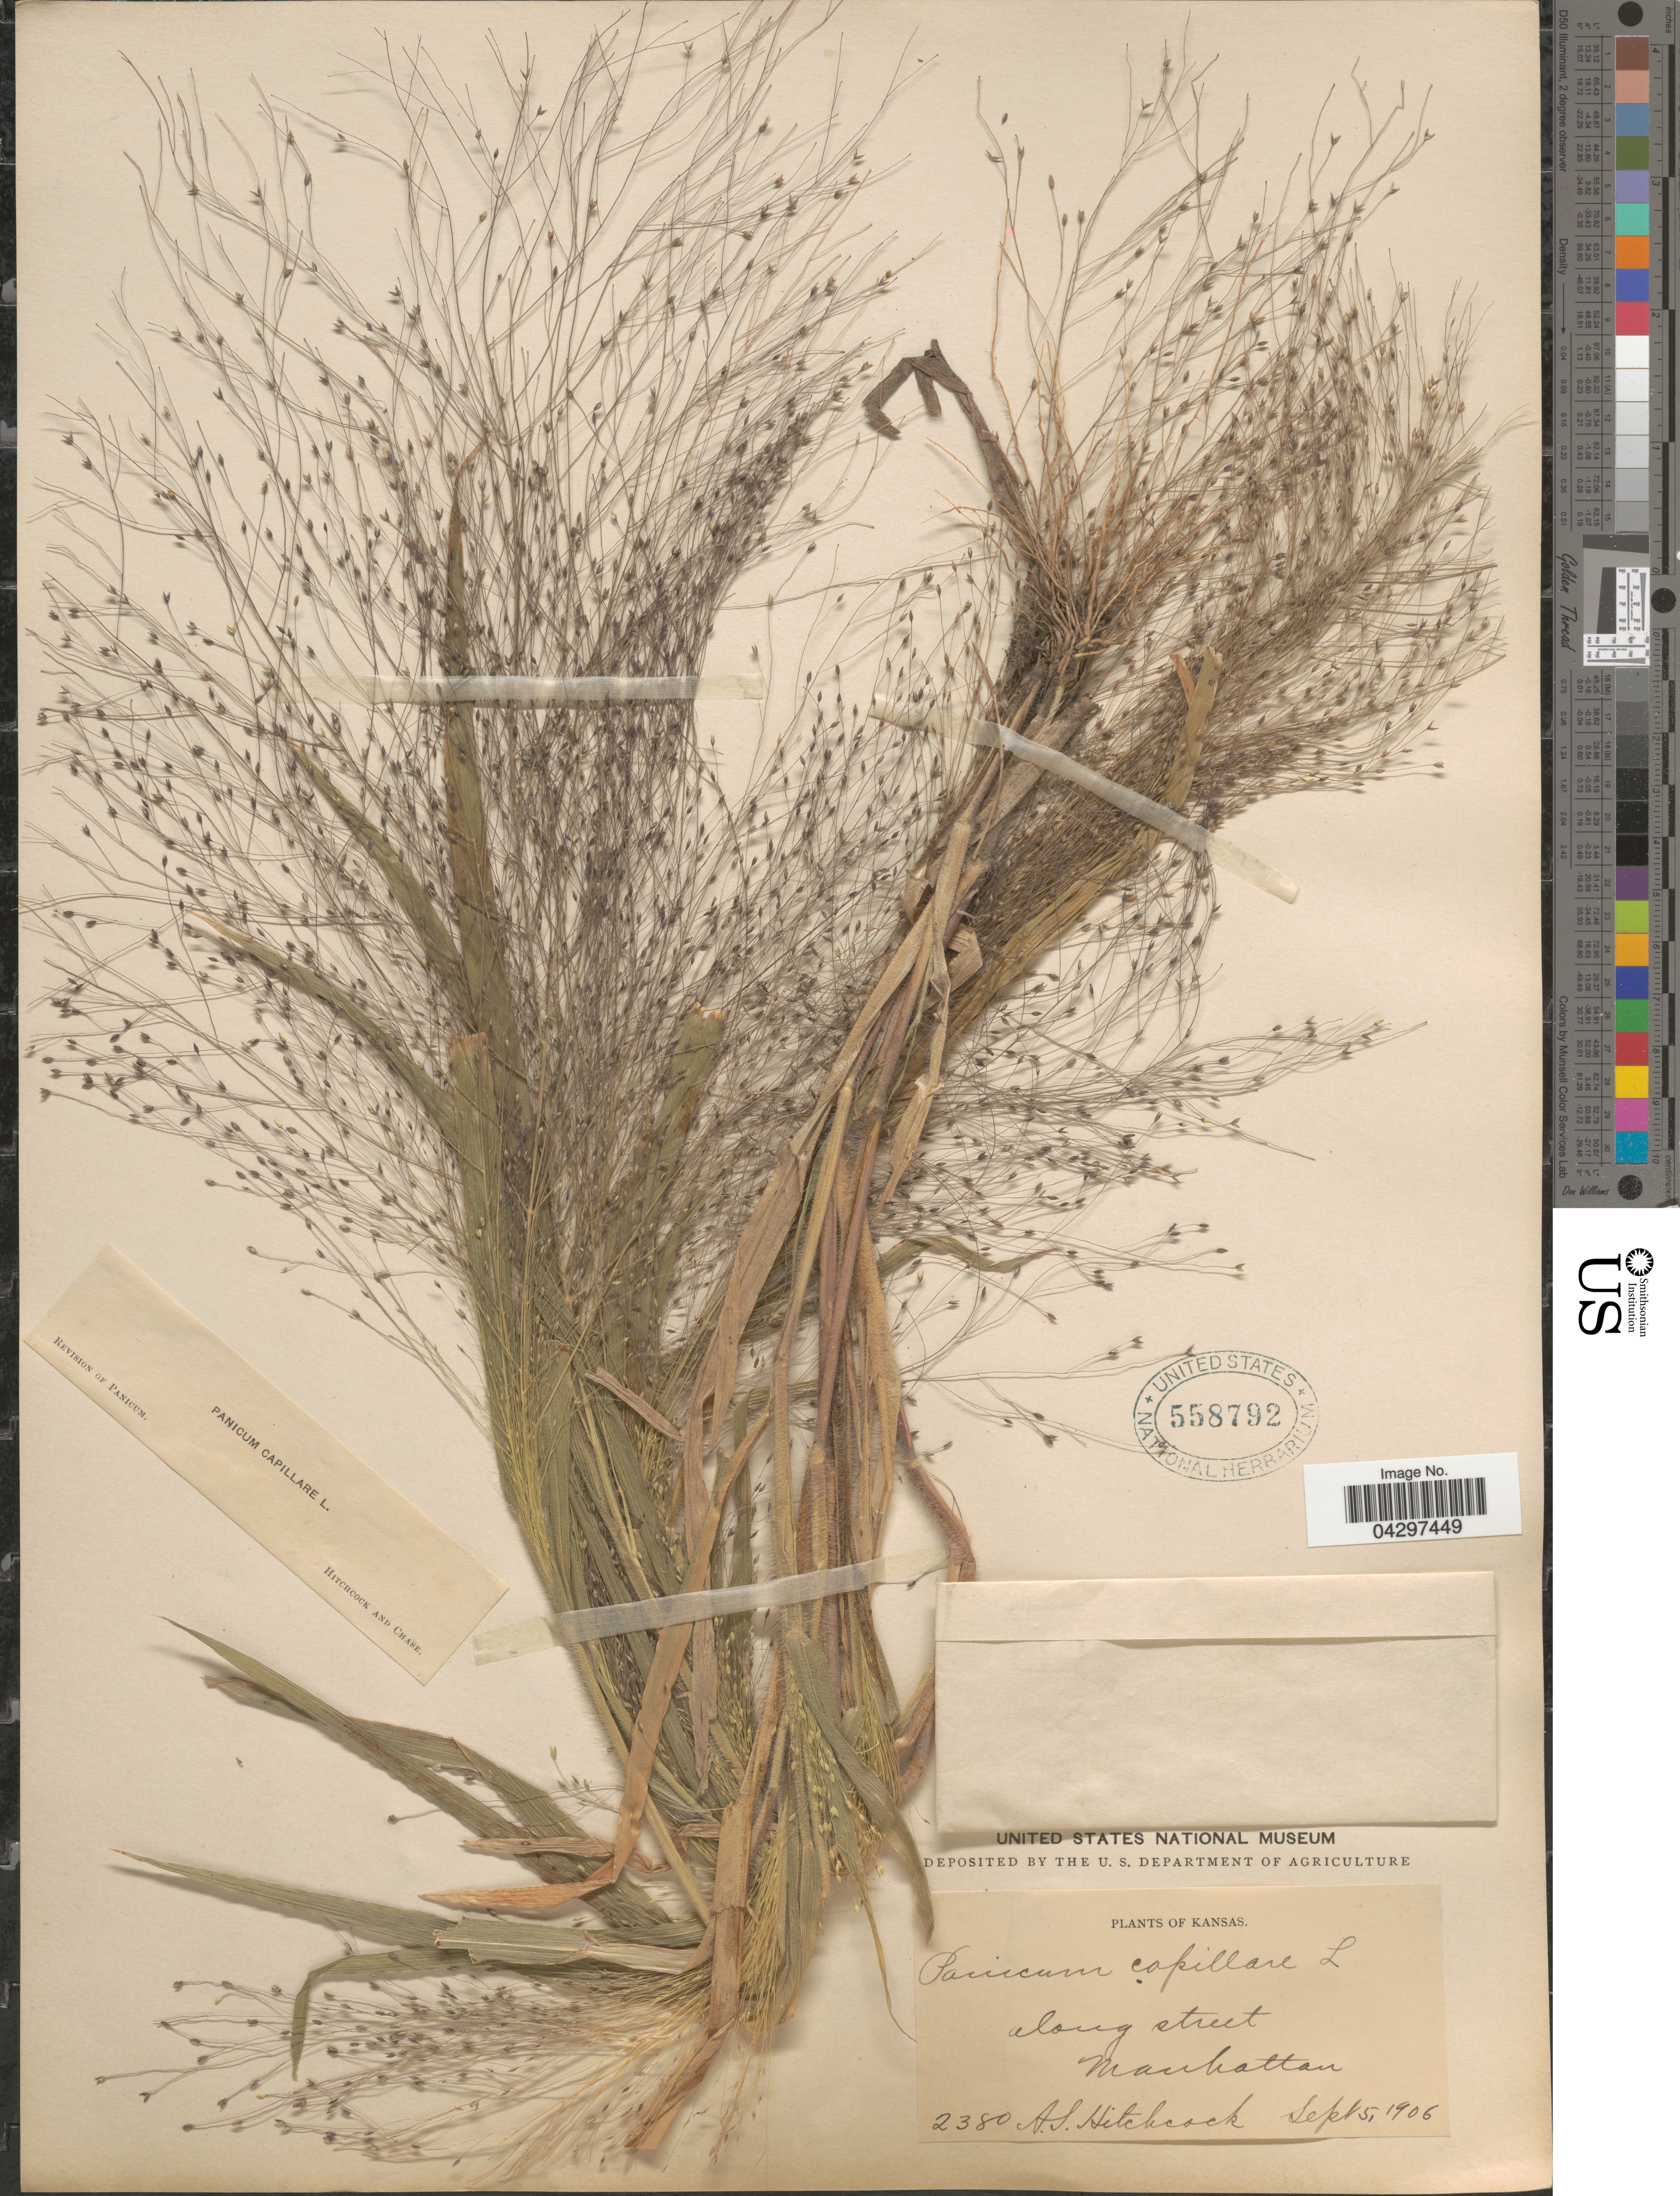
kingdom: Plantae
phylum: Tracheophyta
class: Liliopsida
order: Poales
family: Poaceae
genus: Panicum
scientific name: Panicum capillare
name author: L.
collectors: A. S. Hitchcock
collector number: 2380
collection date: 1906-09-05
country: United States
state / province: Kansas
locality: Along street Manhattan.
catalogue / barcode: US 558792